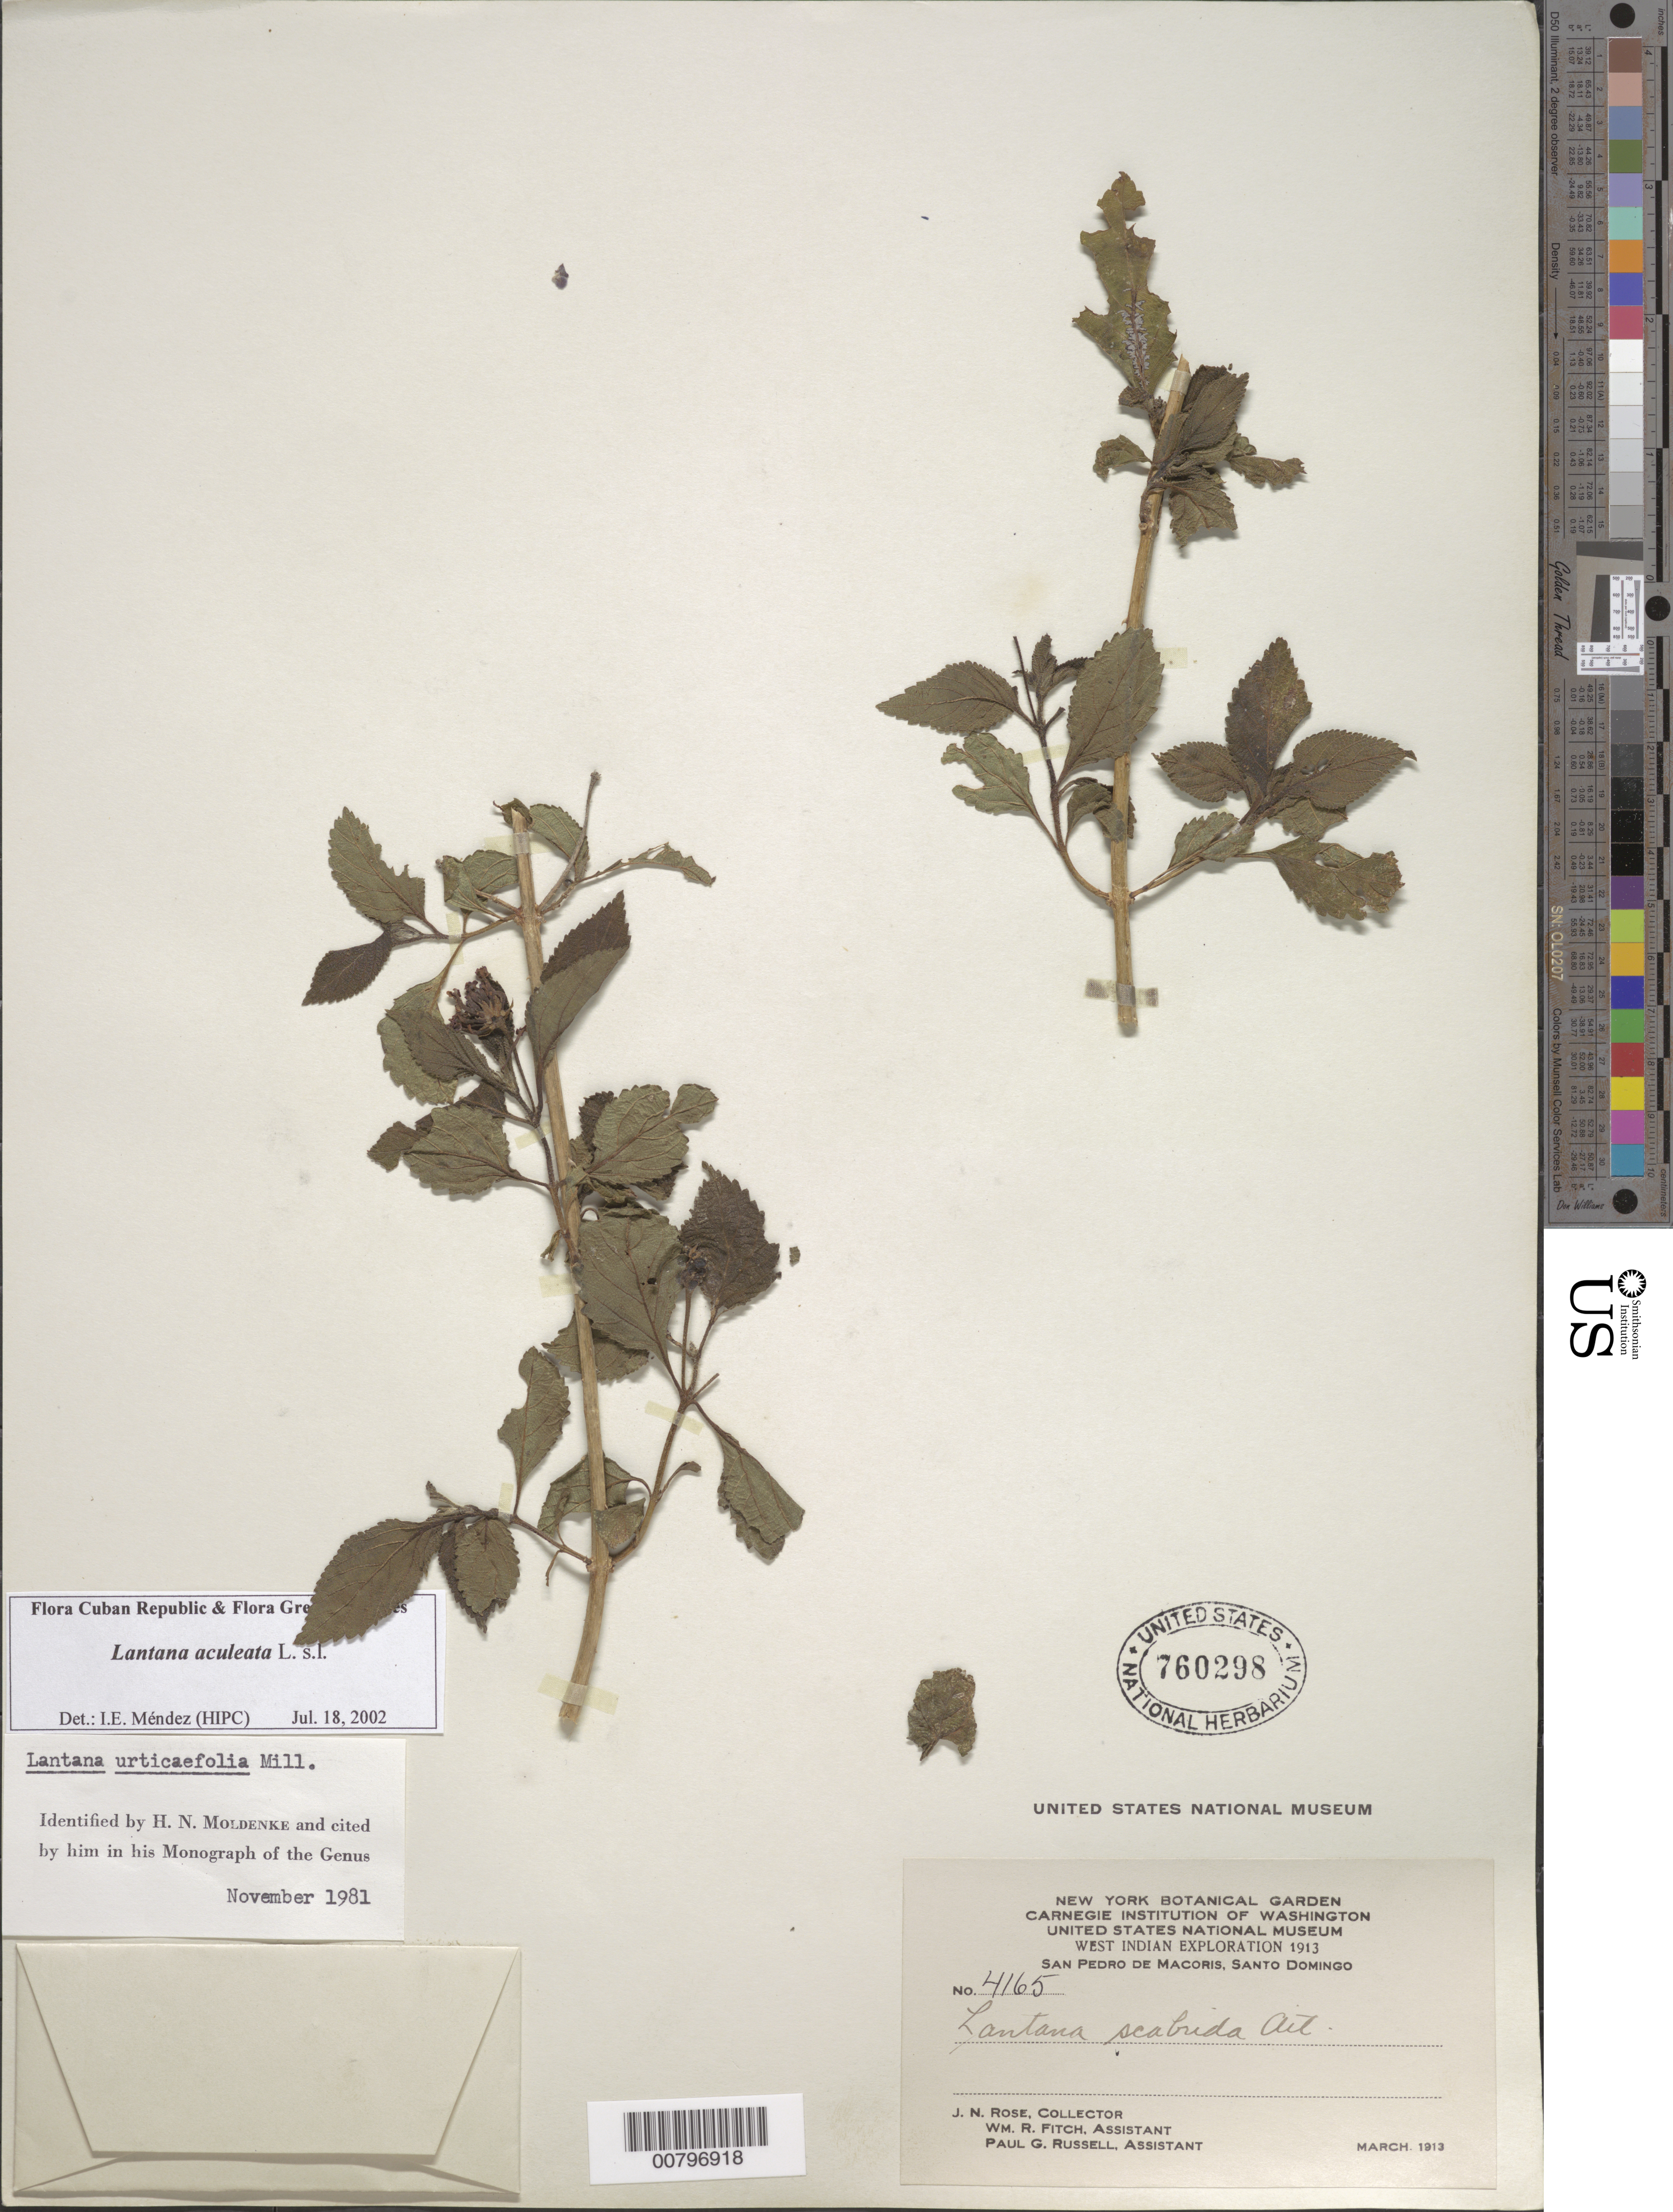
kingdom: Plantae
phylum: Tracheophyta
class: Magnoliopsida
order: Lamiales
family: Verbenaceae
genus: Lantana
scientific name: Lantana x aculeata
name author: L.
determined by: Méndez, Isidro E., (HIPC)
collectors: J. N. Rose, W. R. Fitch & P. G. Russell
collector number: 4165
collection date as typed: Mar 1913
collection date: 1913-03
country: Dominican Republic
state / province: San Pedro de Macoris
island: Hispaniola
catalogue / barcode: US 760298